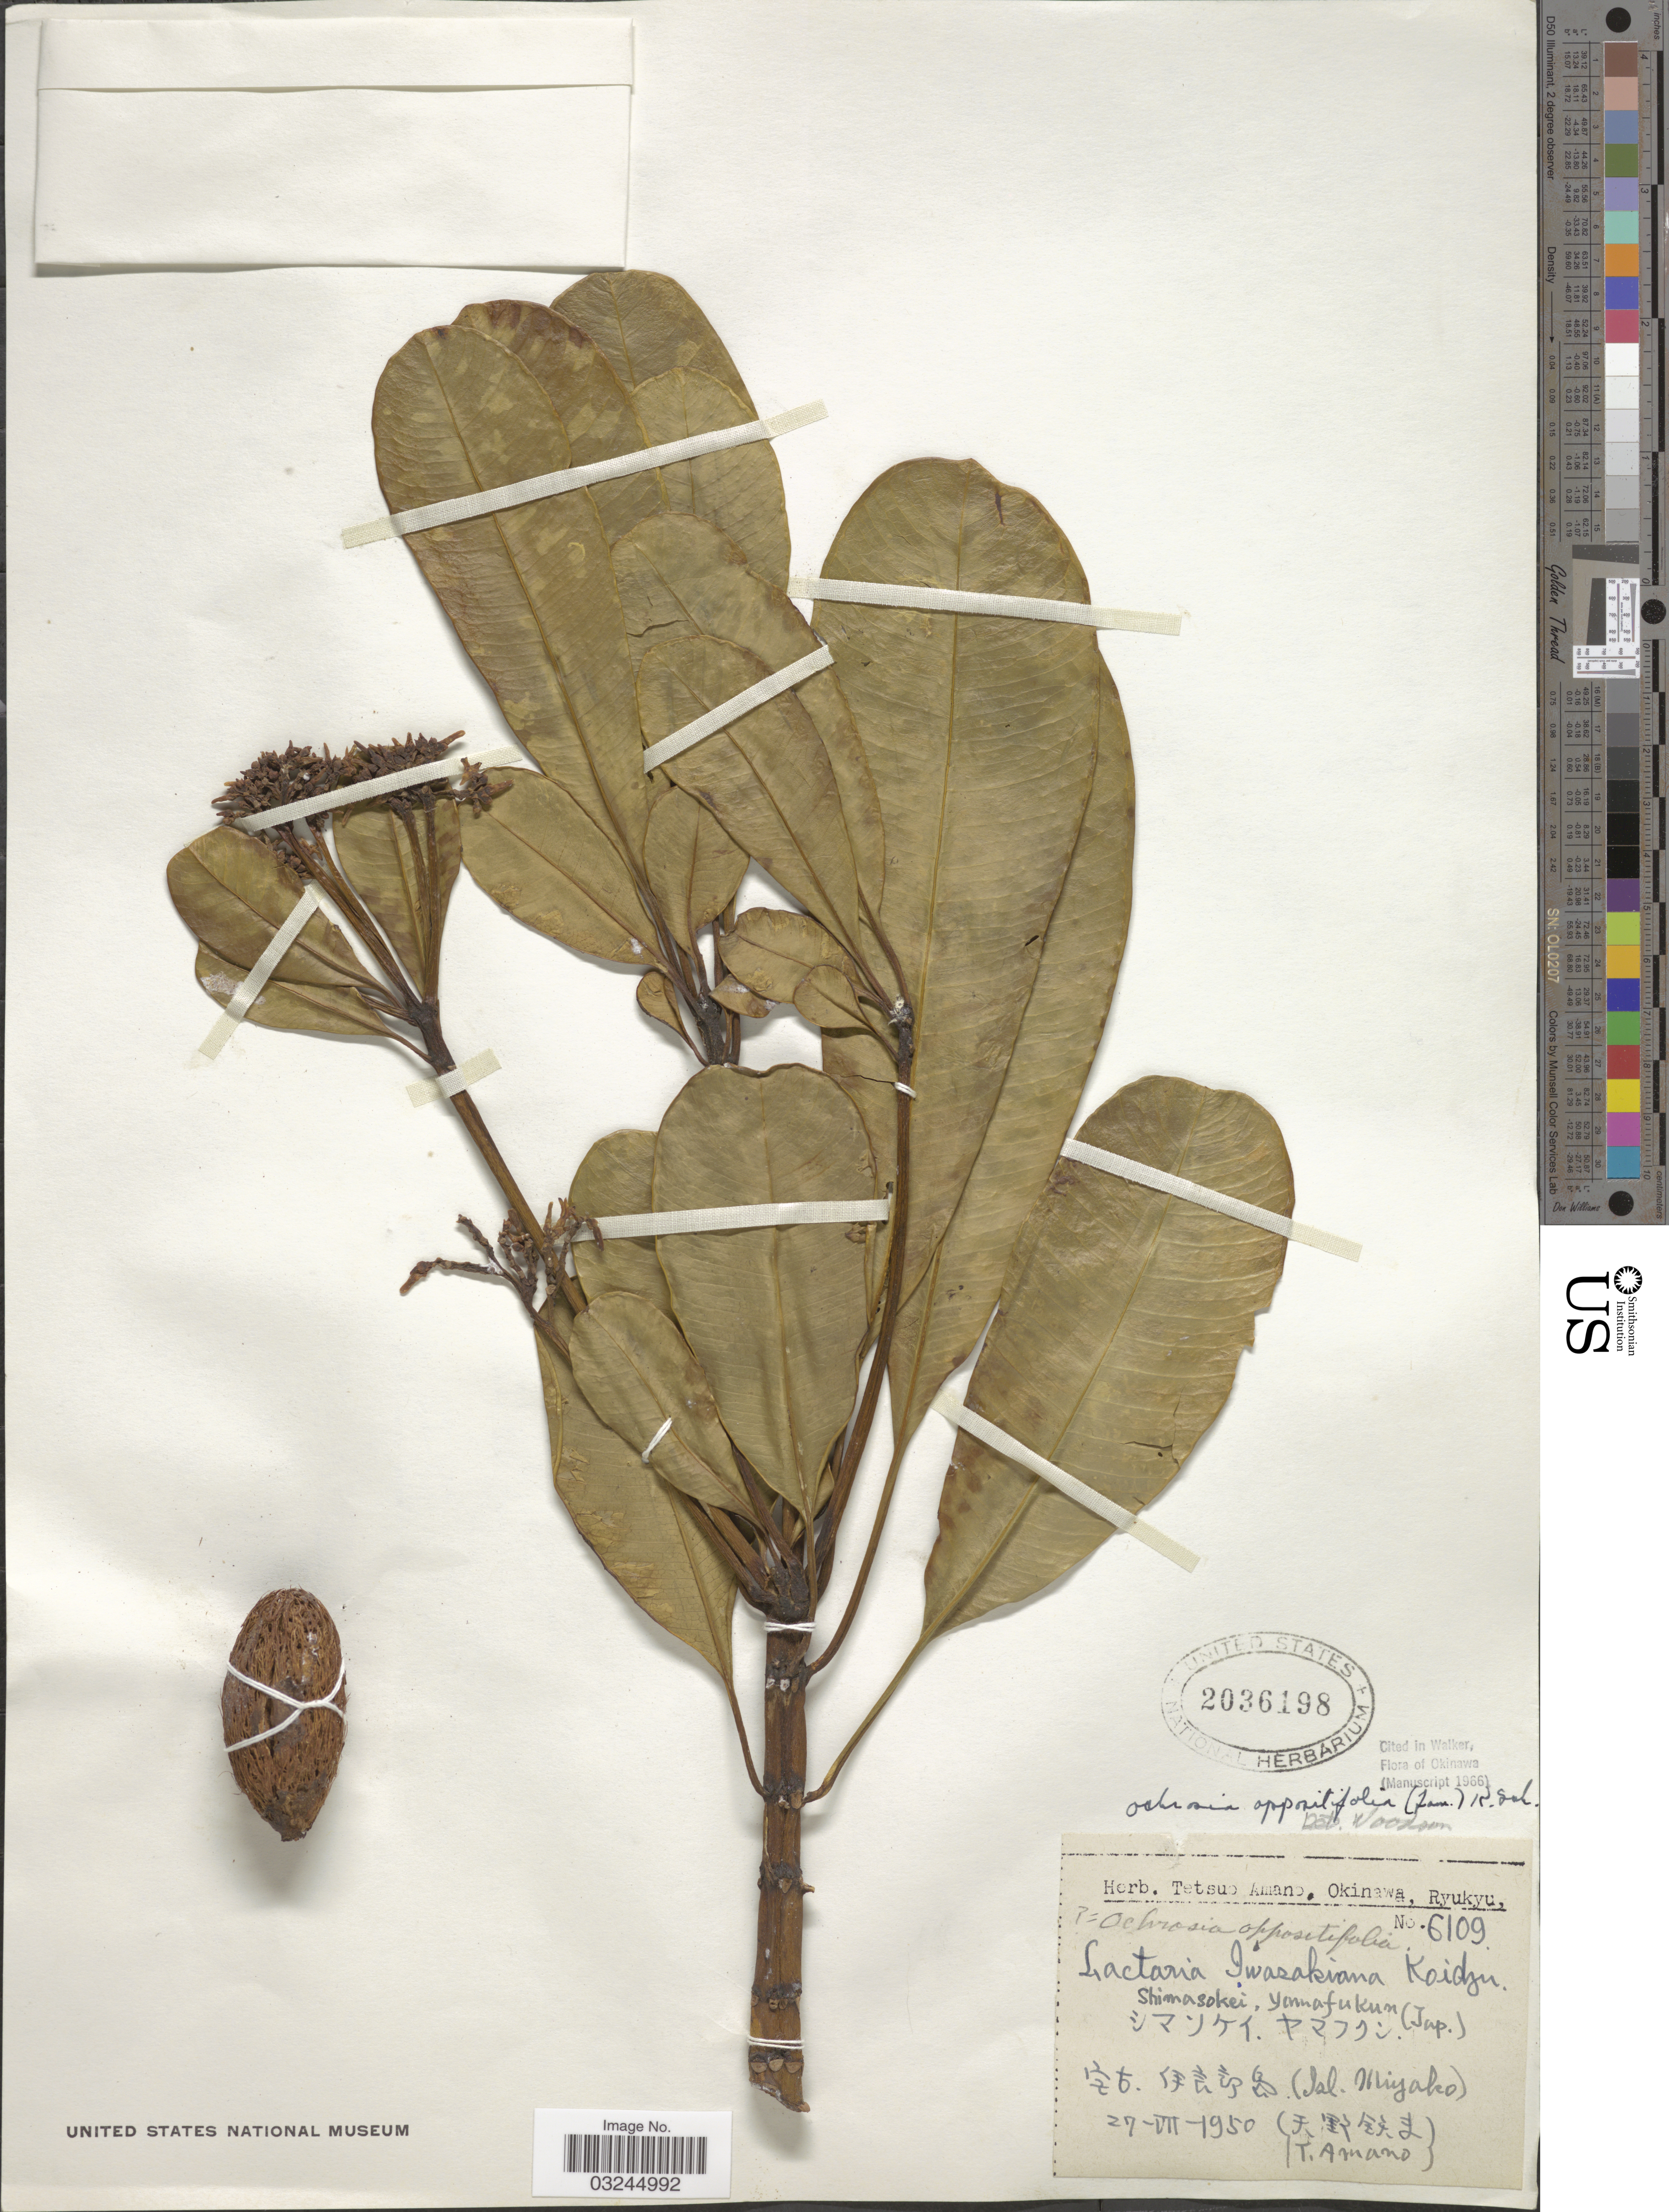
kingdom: Plantae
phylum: Tracheophyta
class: Magnoliopsida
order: Gentianales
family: Apocynaceae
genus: Ochrosia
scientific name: Ochrosia oppositifolia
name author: (Lam.) K. Schum.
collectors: T. Amano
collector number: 6109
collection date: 1950-07-27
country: Japan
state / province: Okinawa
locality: X (Isl. Miyako).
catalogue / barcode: US 2036198